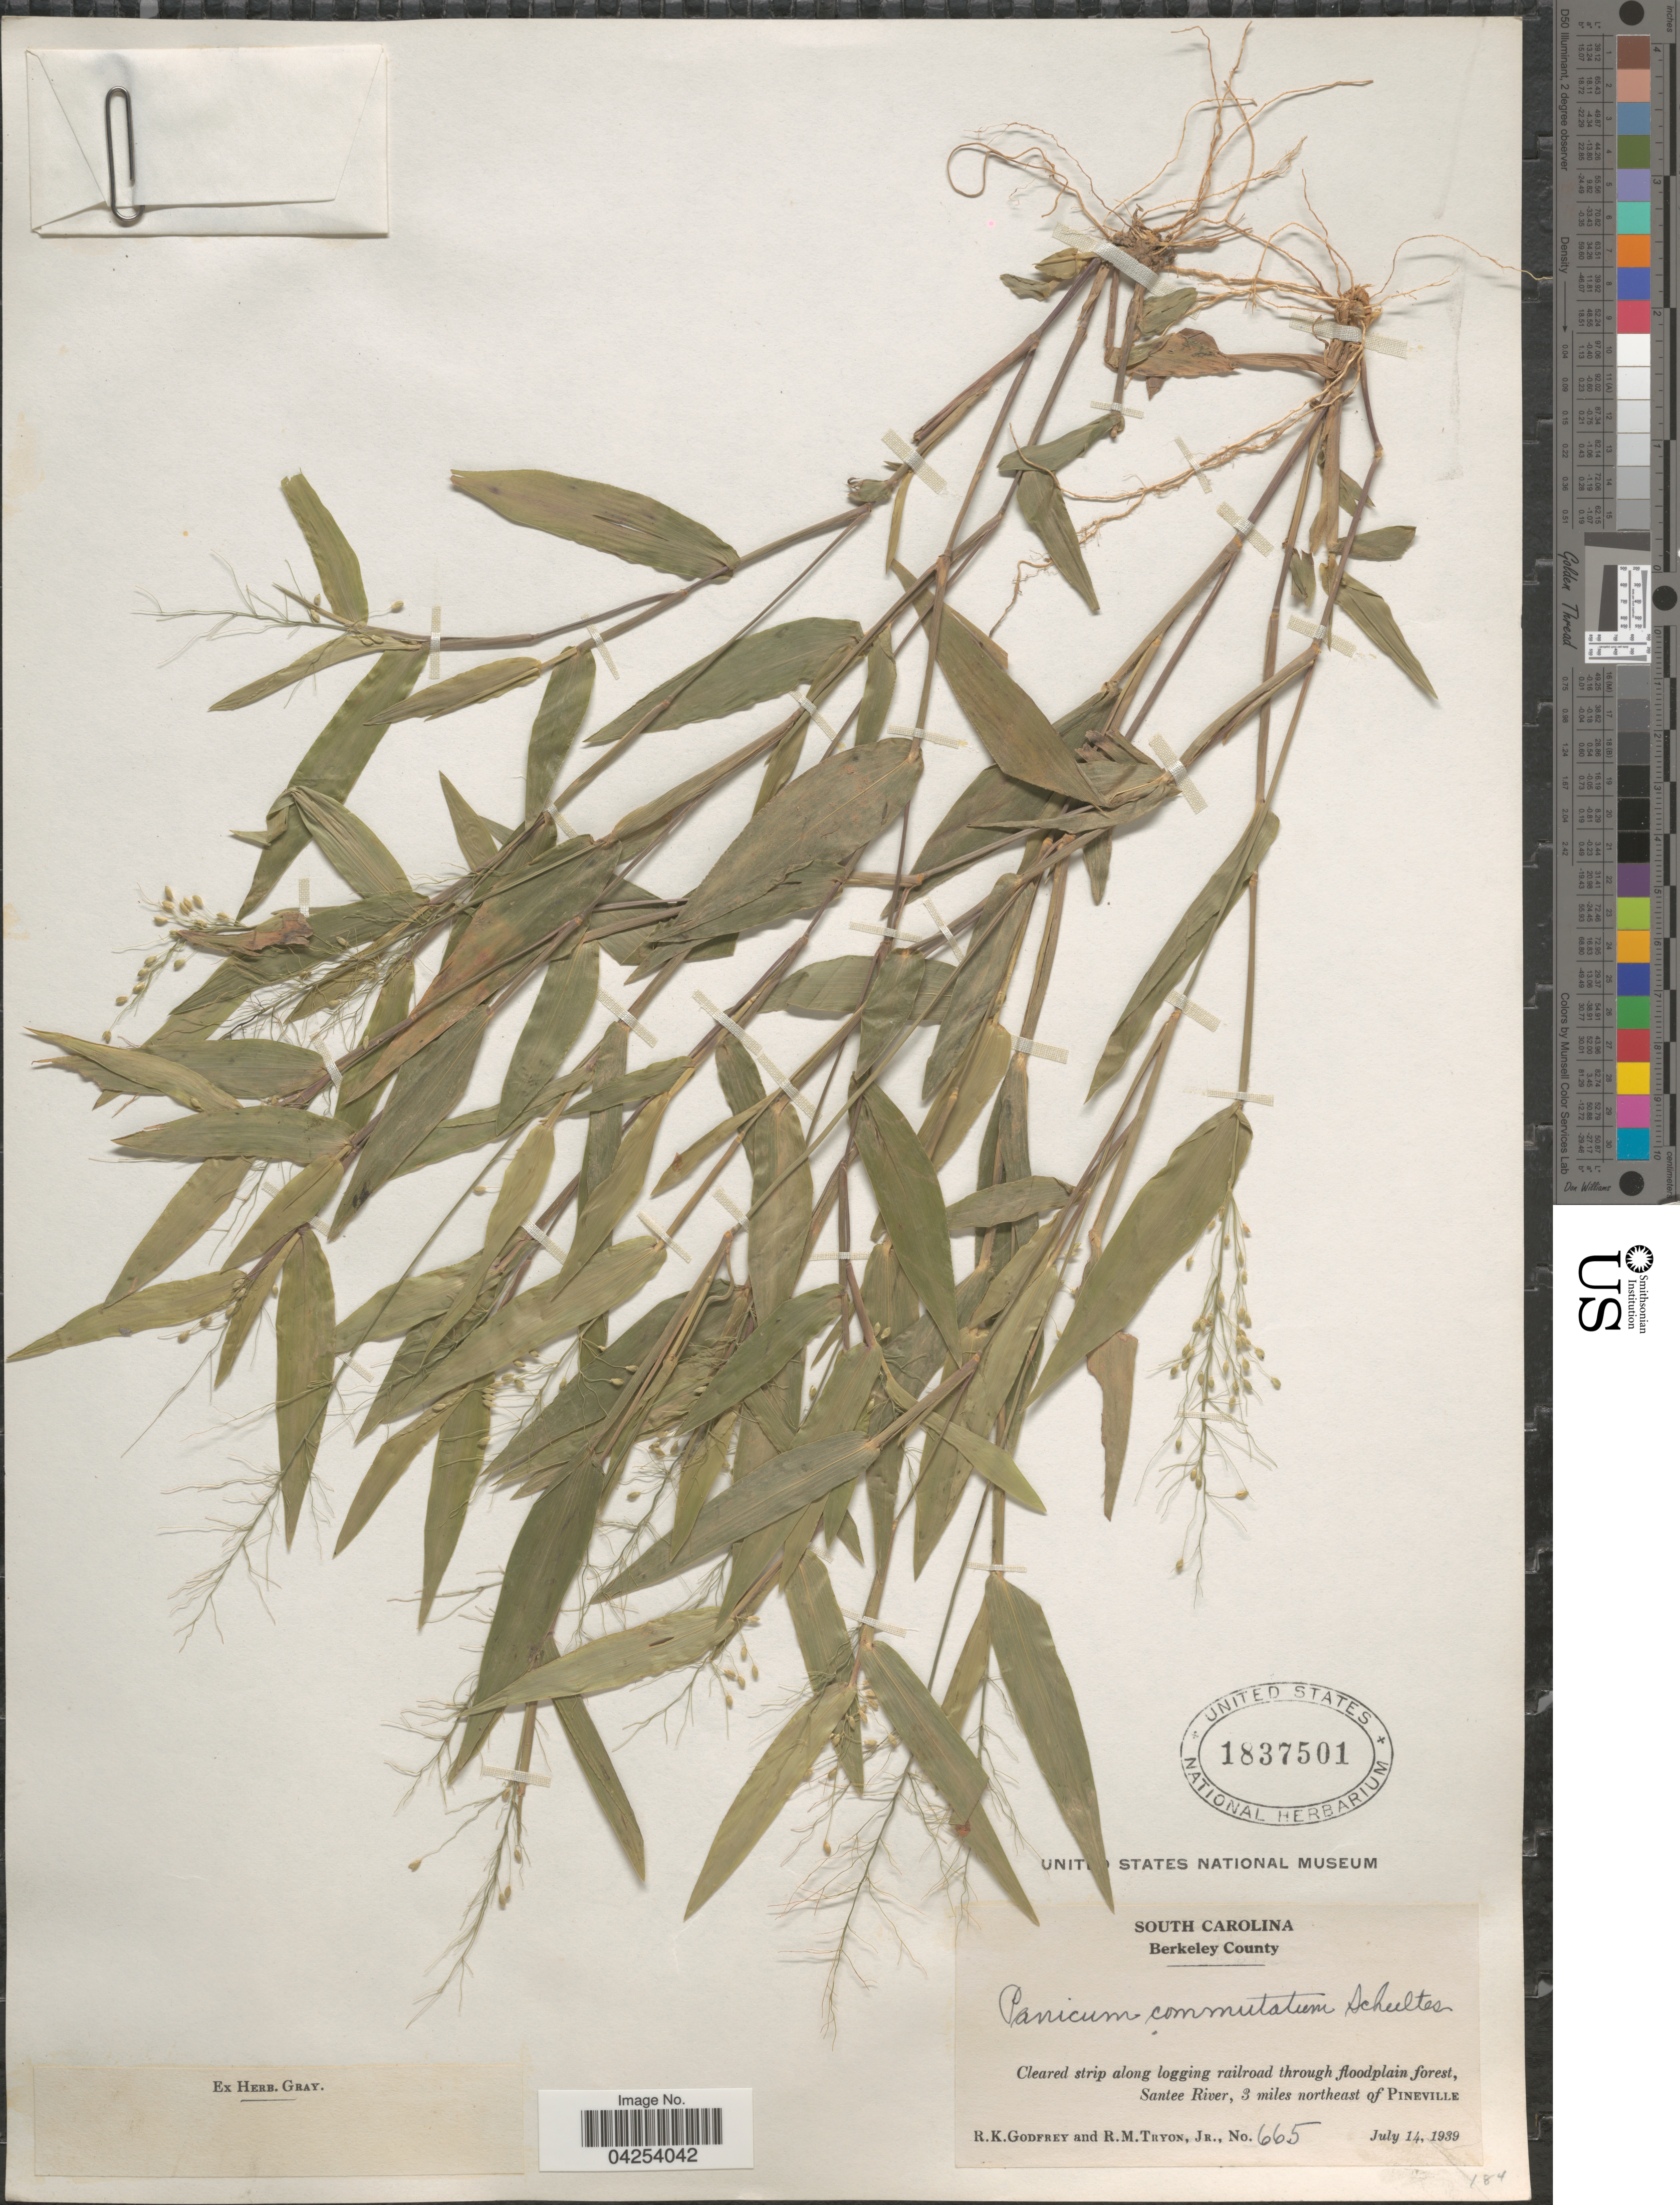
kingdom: Plantae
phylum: Tracheophyta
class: Liliopsida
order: Poales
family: Poaceae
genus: Dichanthelium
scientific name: Dichanthelium commutatum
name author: (Schult.) Gould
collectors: R. K. Godfrey & R. Tryon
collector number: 665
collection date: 1939-07-14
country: United States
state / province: South Carolina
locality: Berkeley County. Cleared strip along logging railroad through floodplain forest, Santee River, 3 miles northeast of Pineville.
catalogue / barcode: US 1837501